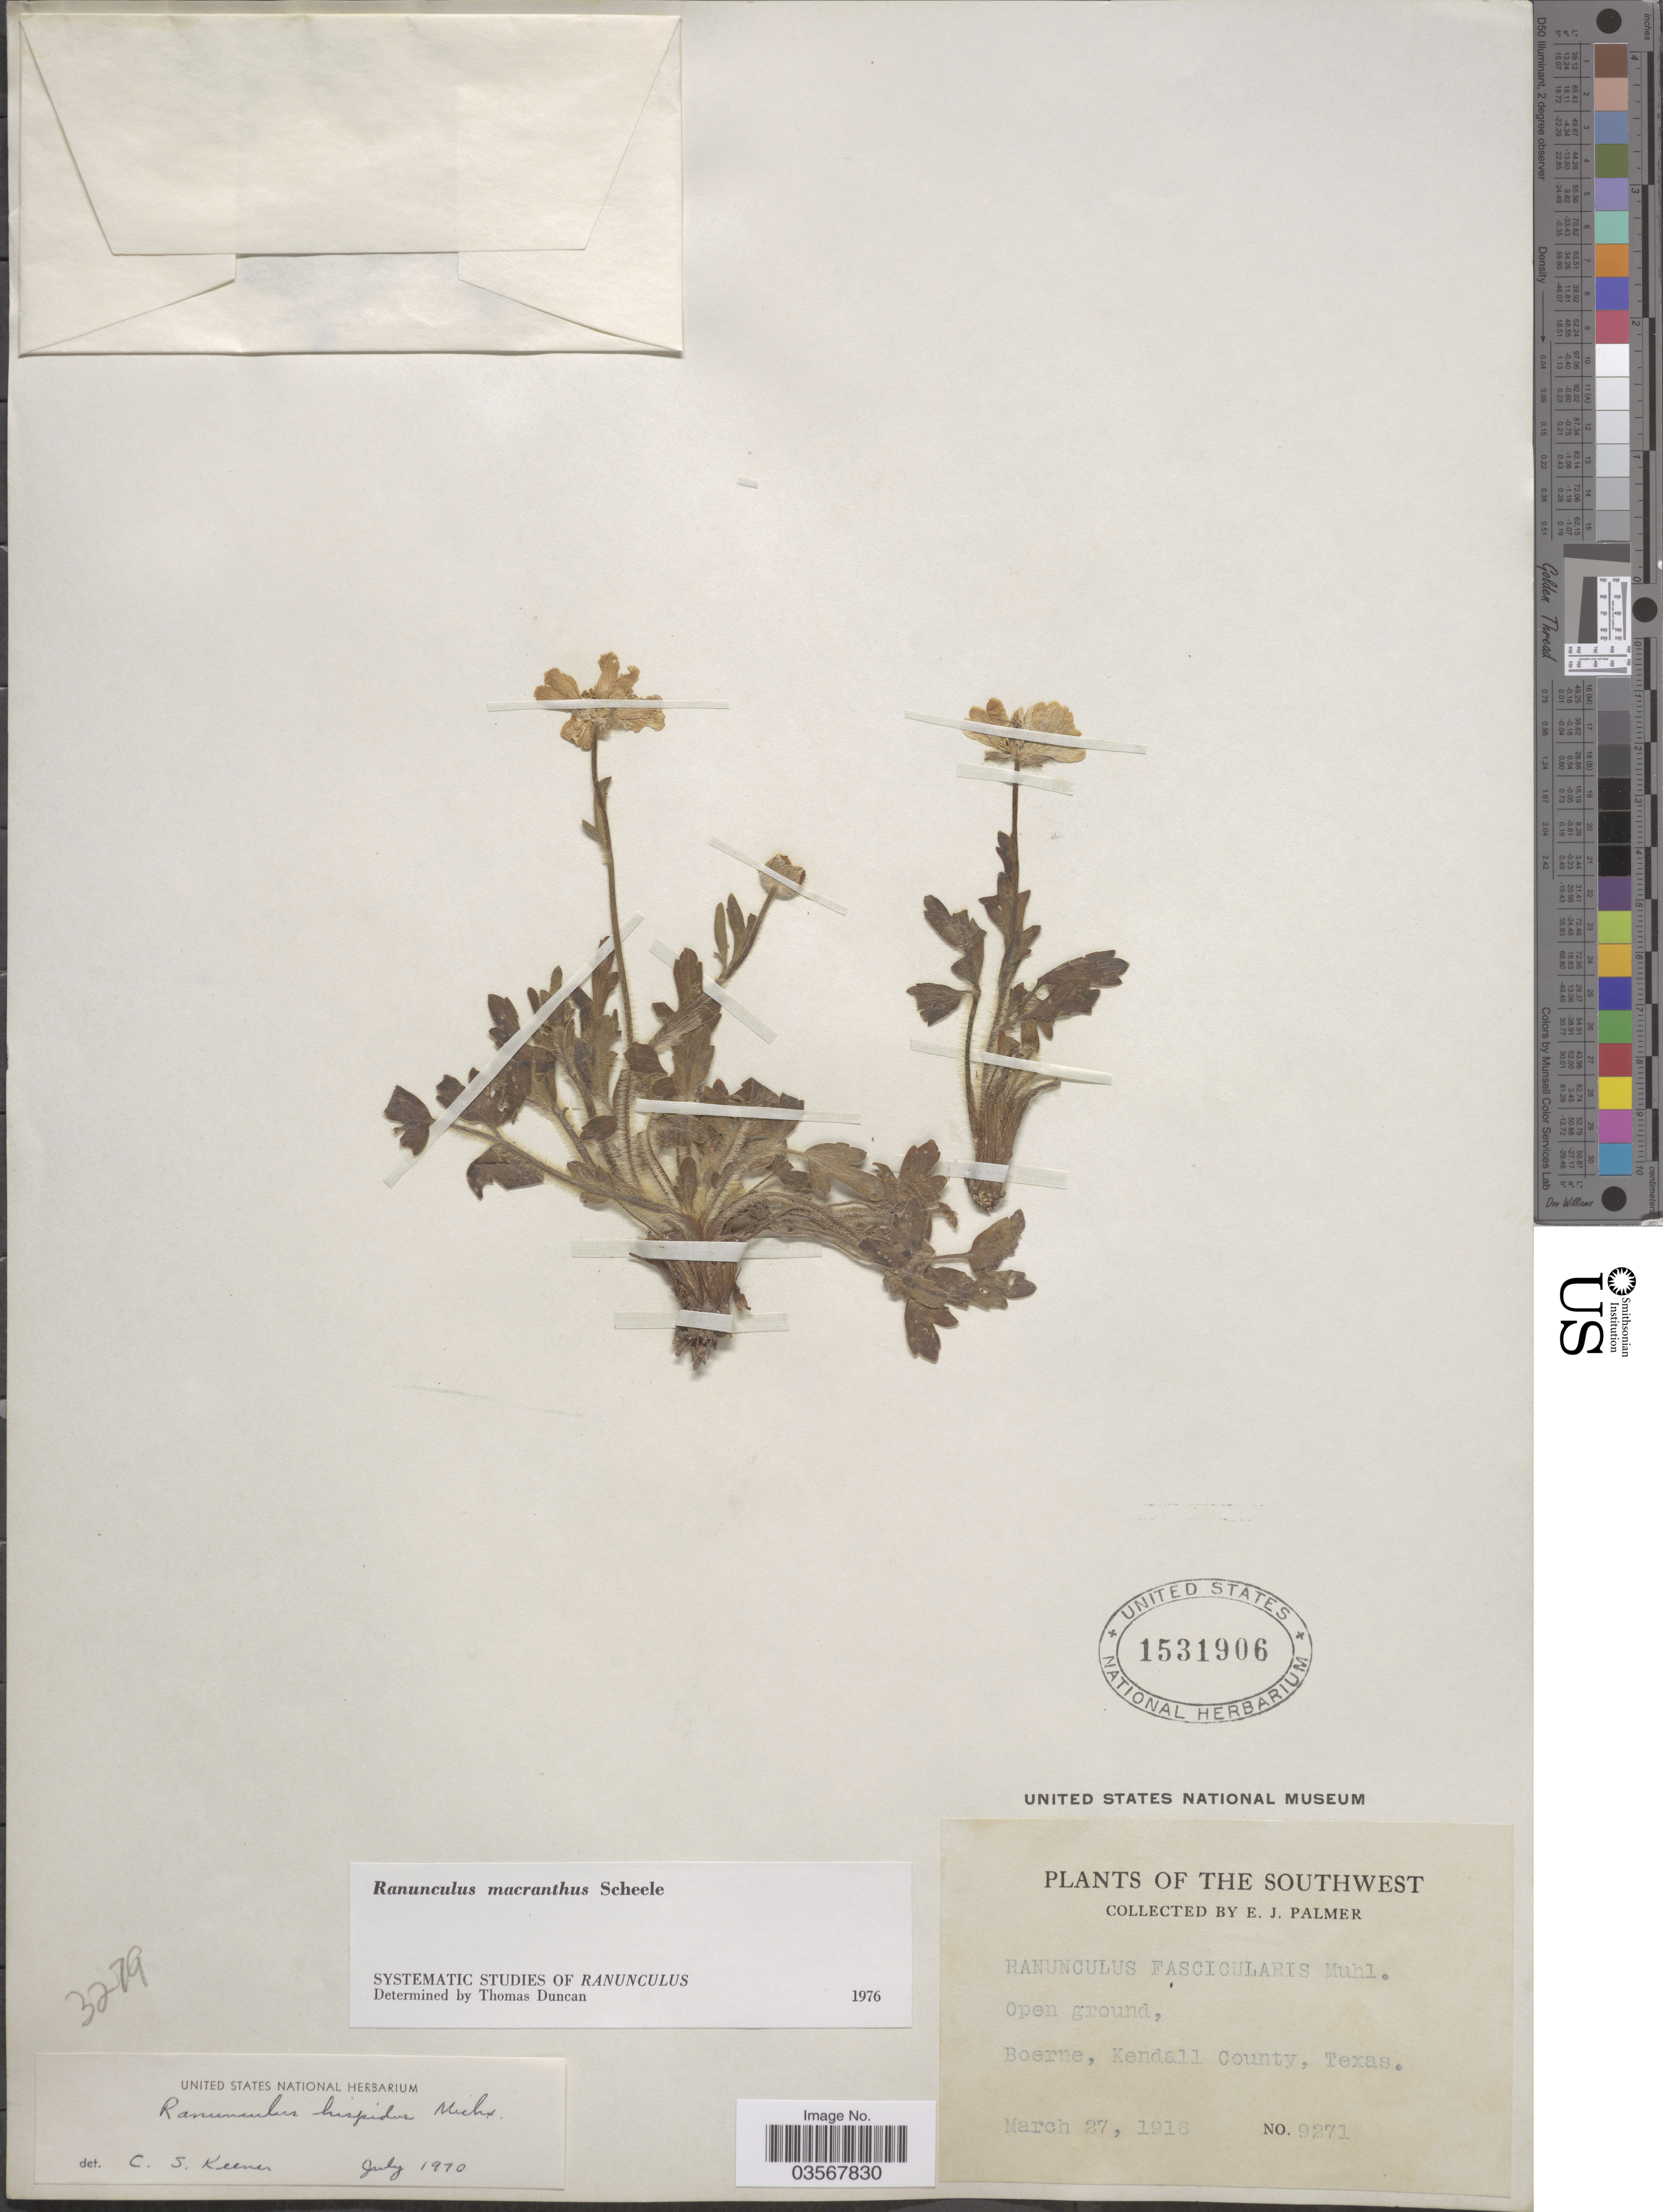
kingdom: Plantae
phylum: Tracheophyta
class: Magnoliopsida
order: Ranunculales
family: Ranunculaceae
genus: Ranunculus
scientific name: Ranunculus macranthus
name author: Scheele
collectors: E. J. Palmer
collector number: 9271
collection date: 1916-03-27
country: United States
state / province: Texas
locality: Southwest. Boerne, Kendall County.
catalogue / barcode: US 1531906